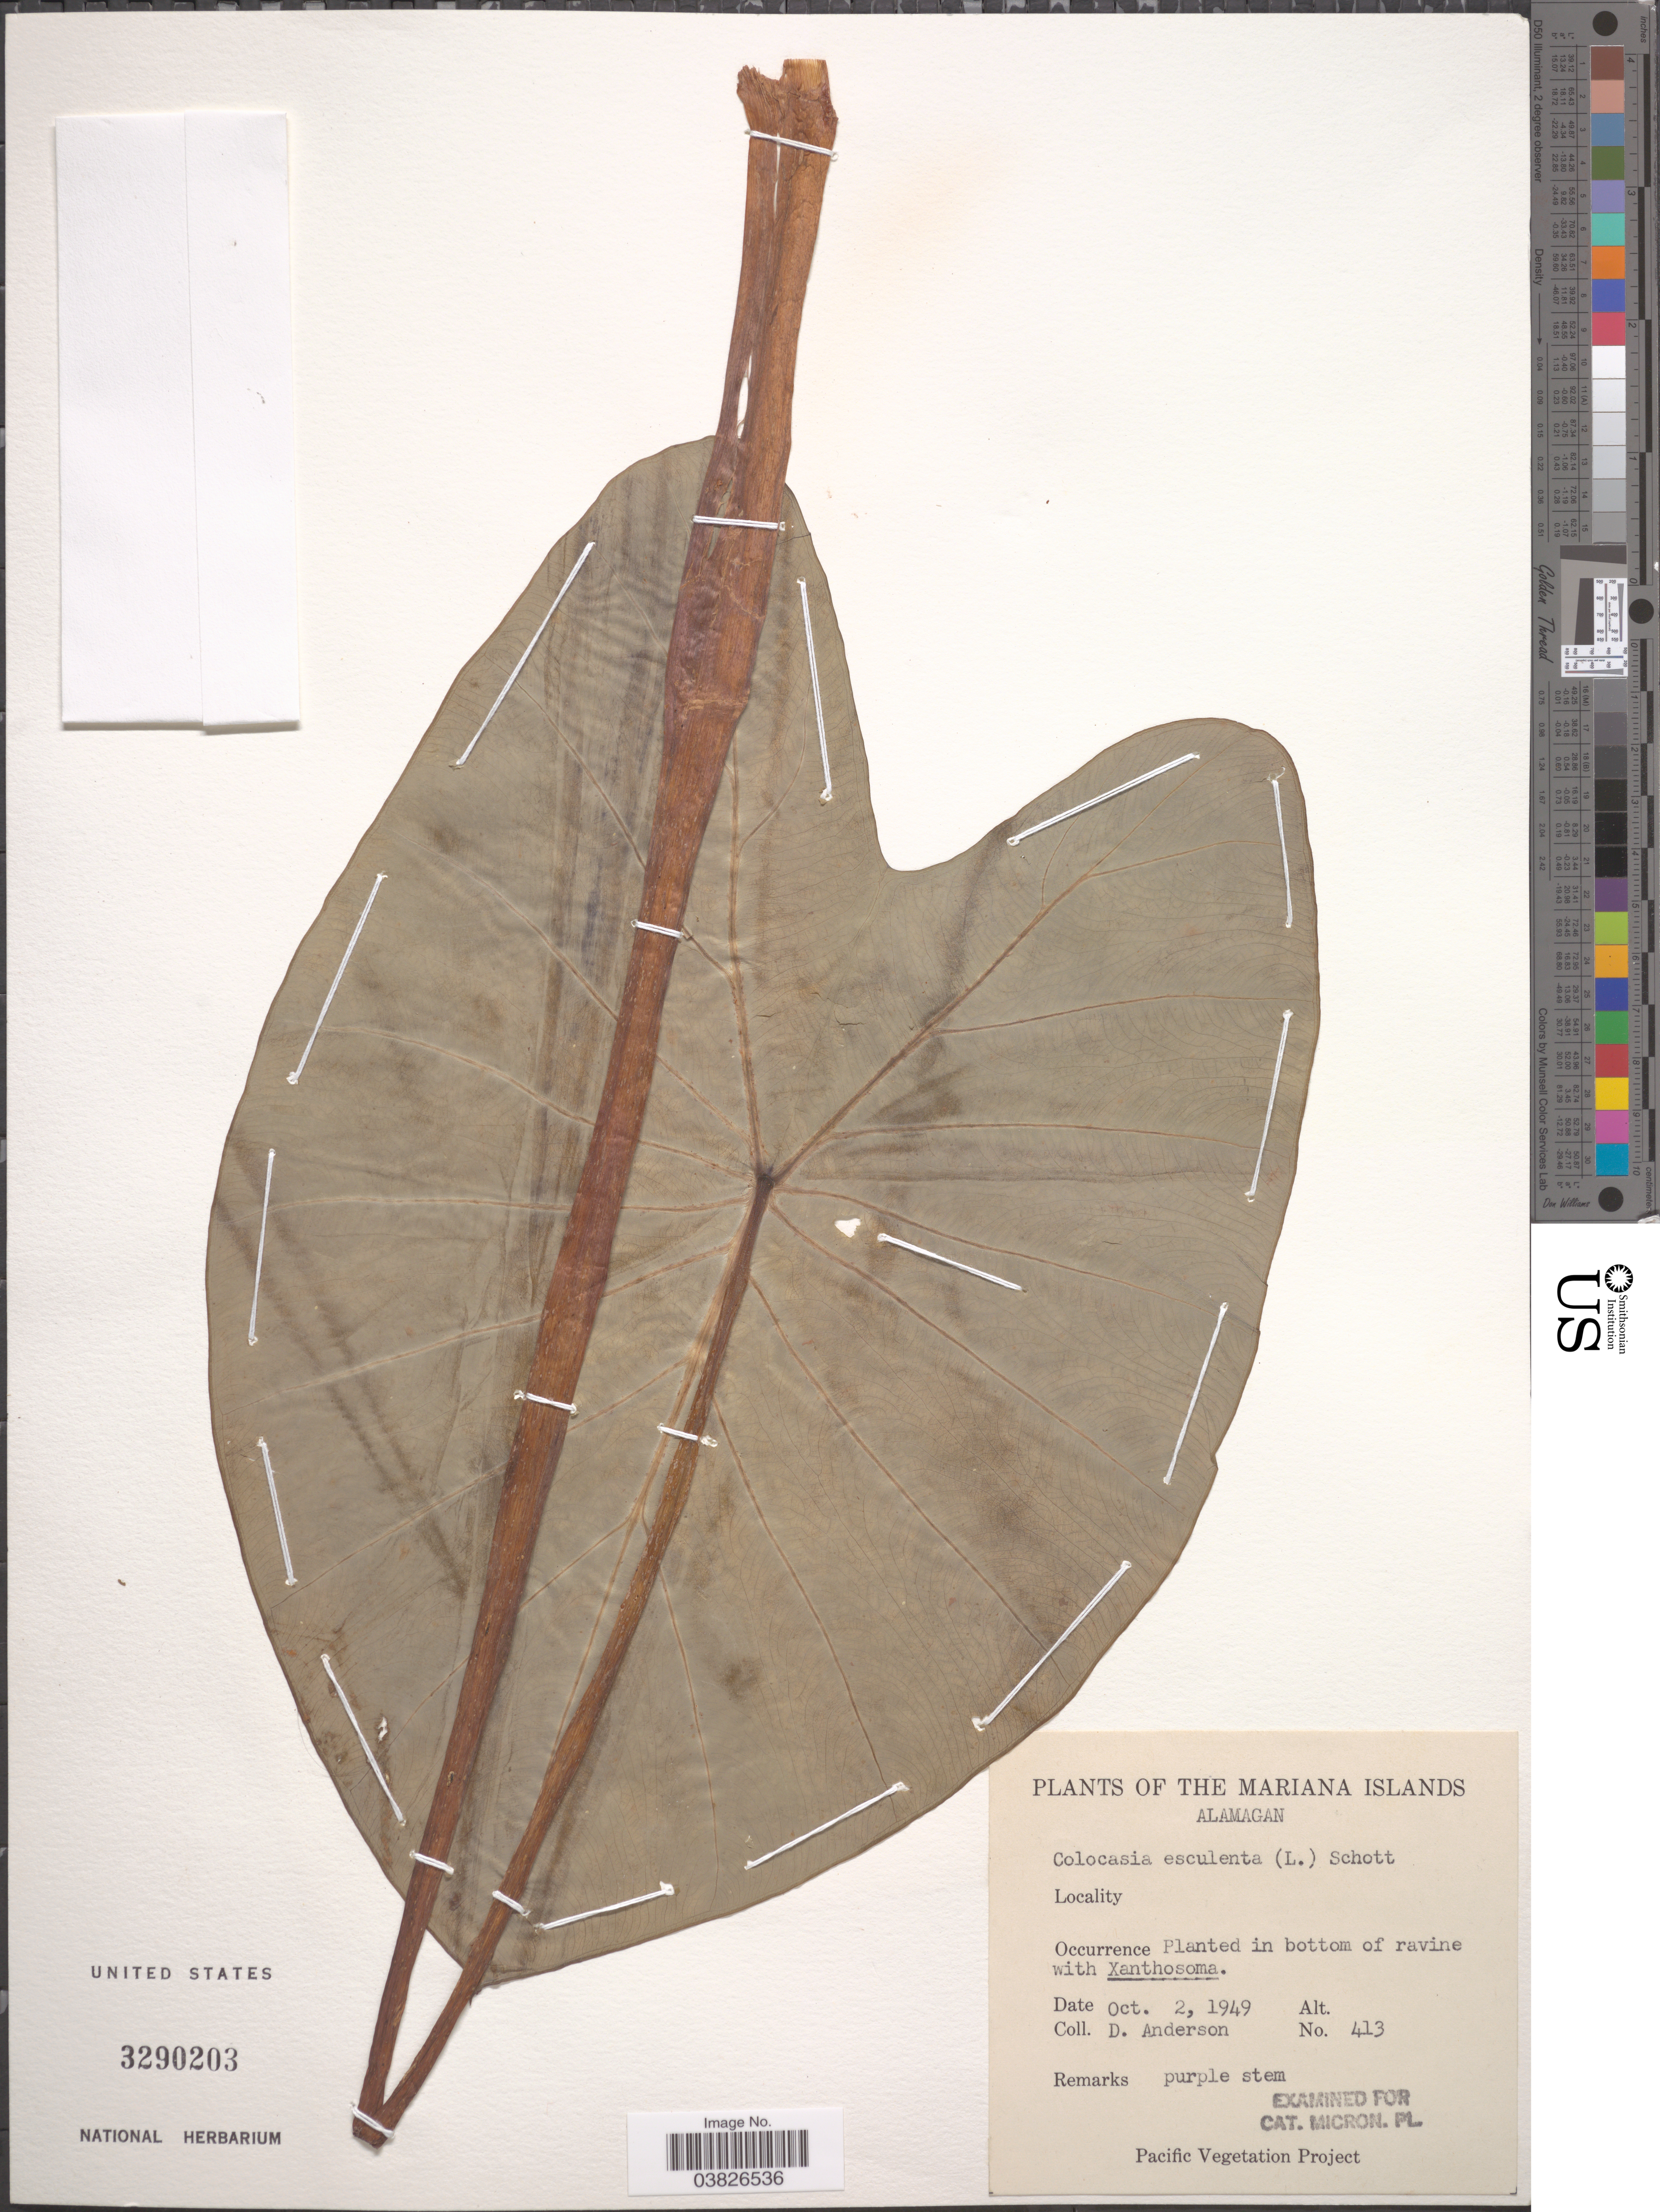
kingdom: Plantae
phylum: Tracheophyta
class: Liliopsida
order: Alismatales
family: Araceae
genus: Colocasia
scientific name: Colocasia esculenta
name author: (L.) Schott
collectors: D. Anderson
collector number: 413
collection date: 1949-10-02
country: Northern Mariana Islands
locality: The Mariana Islands. Alamagan.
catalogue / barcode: US 3290203